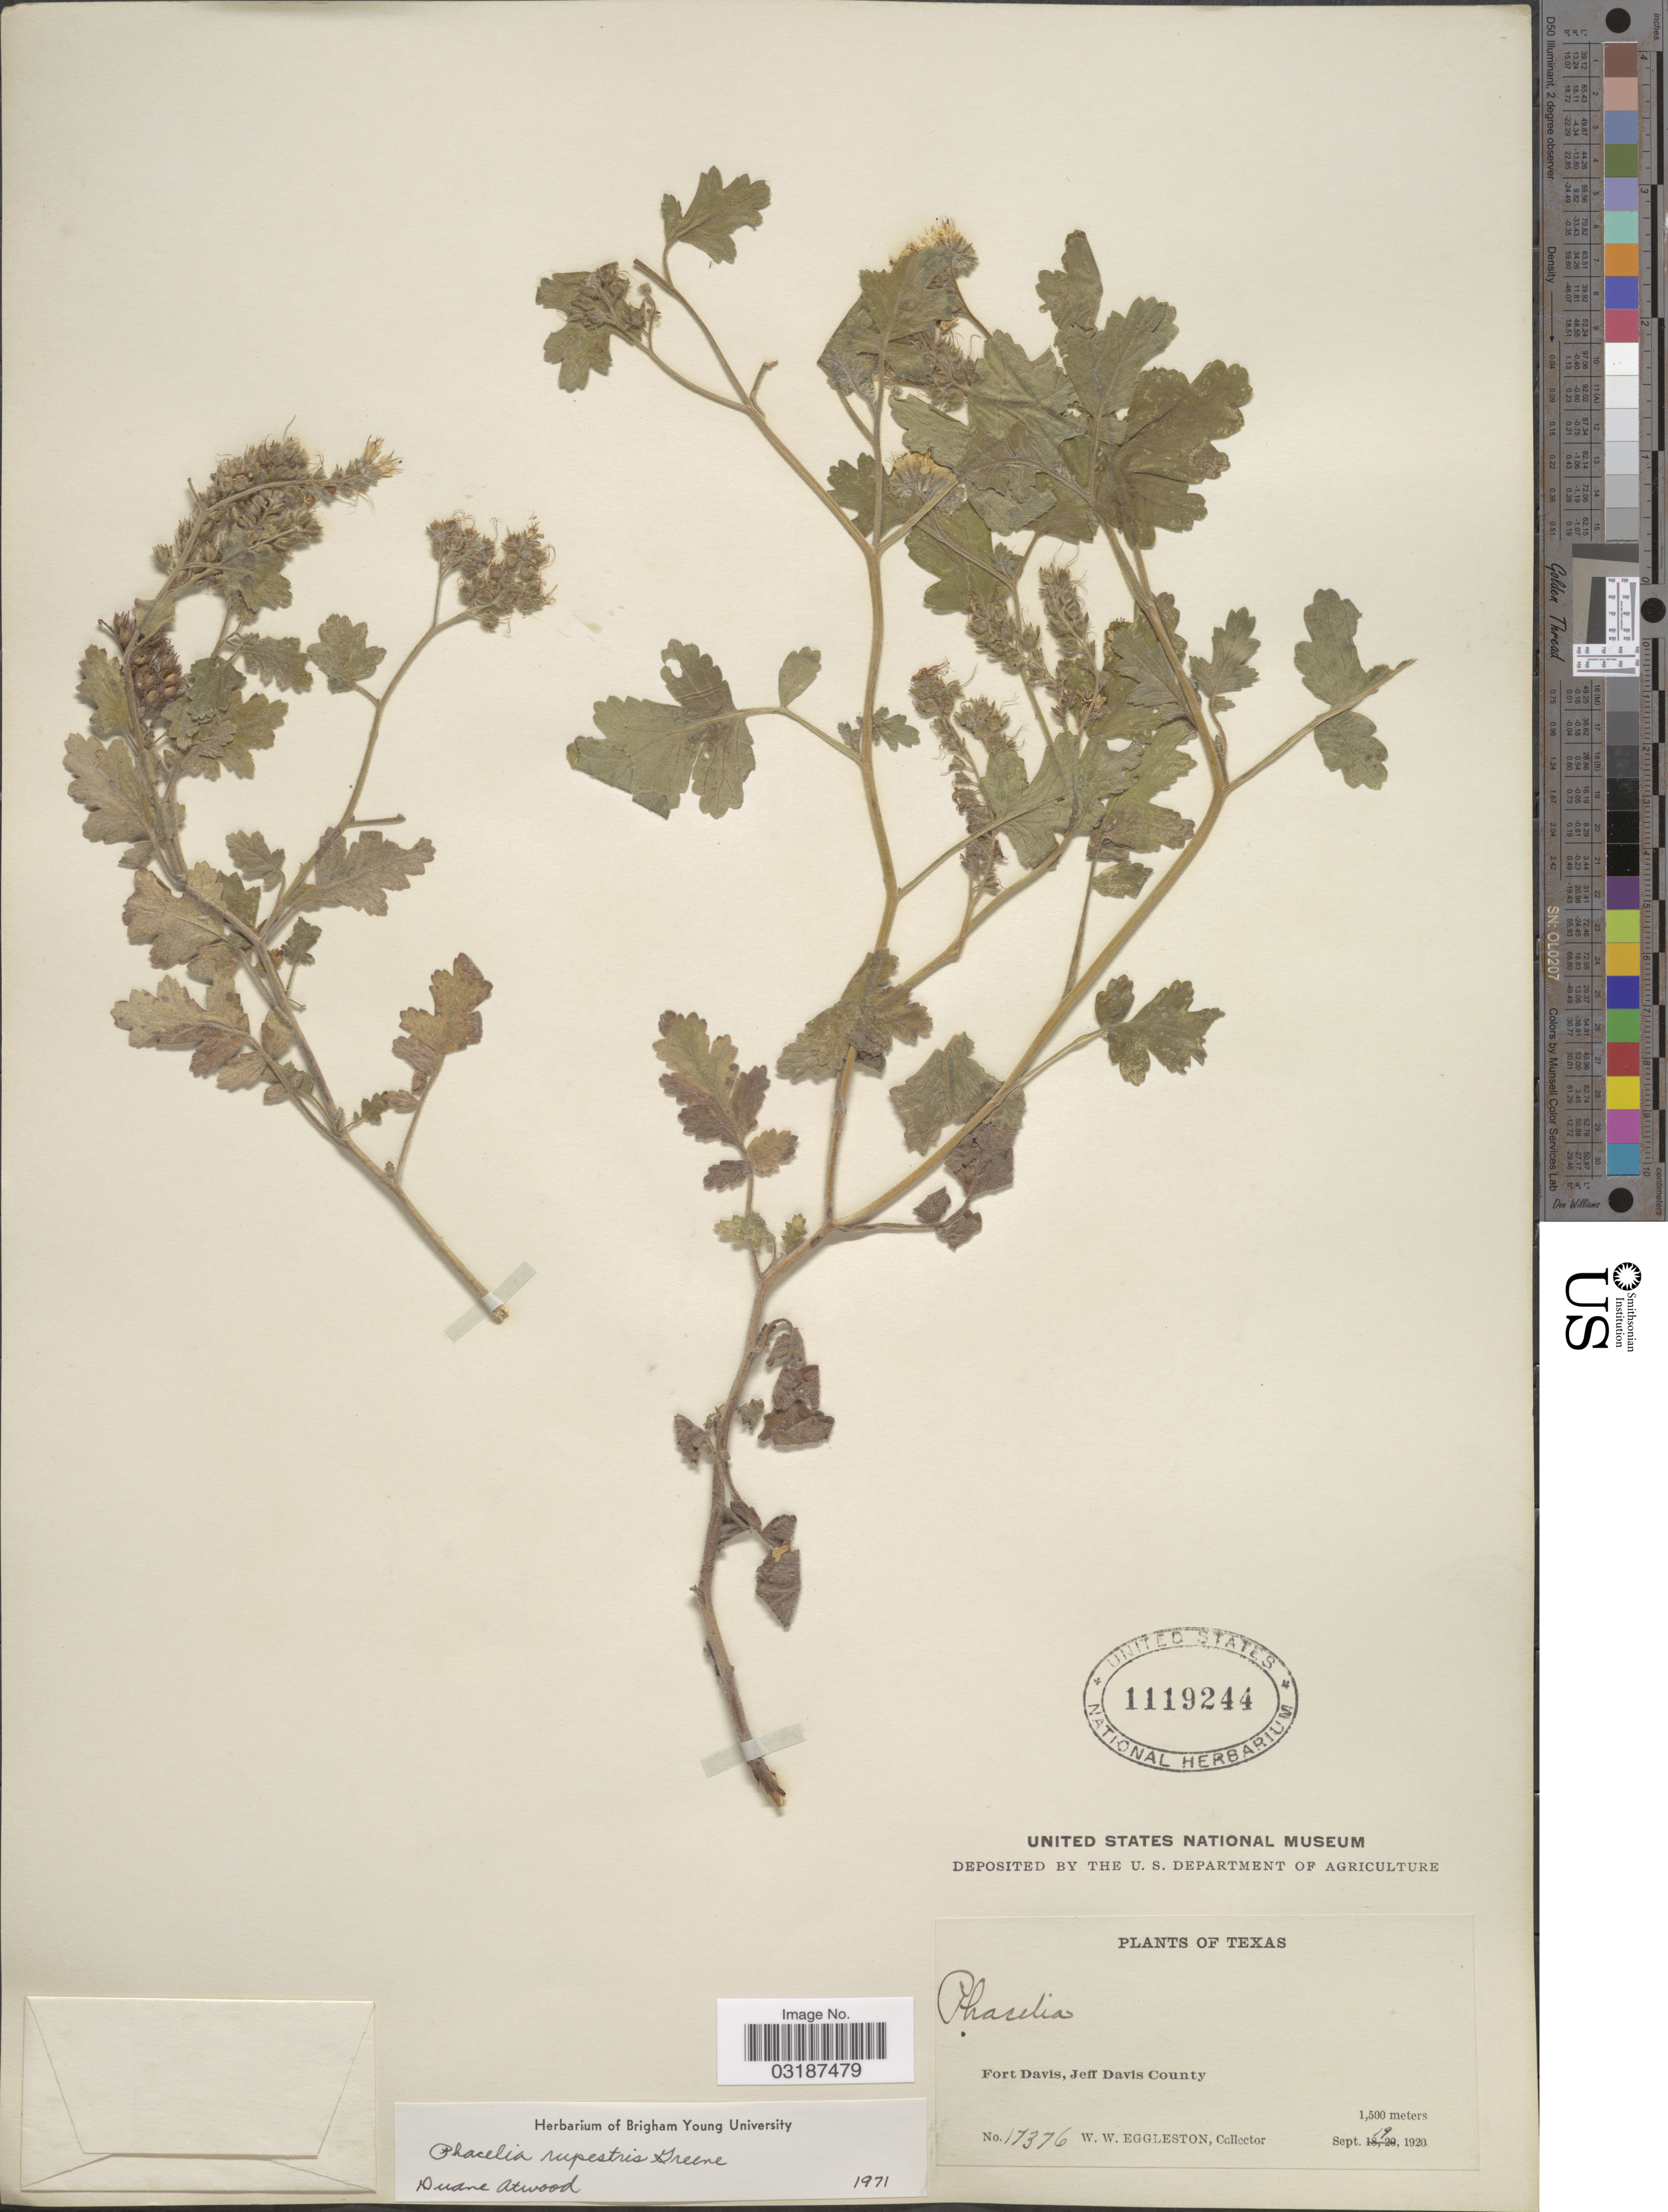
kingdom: Plantae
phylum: Tracheophyta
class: Magnoliopsida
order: Boraginales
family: Hydrophyllaceae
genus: Phacelia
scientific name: Phacelia rupestris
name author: Greene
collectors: W. W. Eggleston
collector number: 17376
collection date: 1920-09-19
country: United States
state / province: Texas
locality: Fort Davis, Jeff Davis County.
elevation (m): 1500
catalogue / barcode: US 1119244